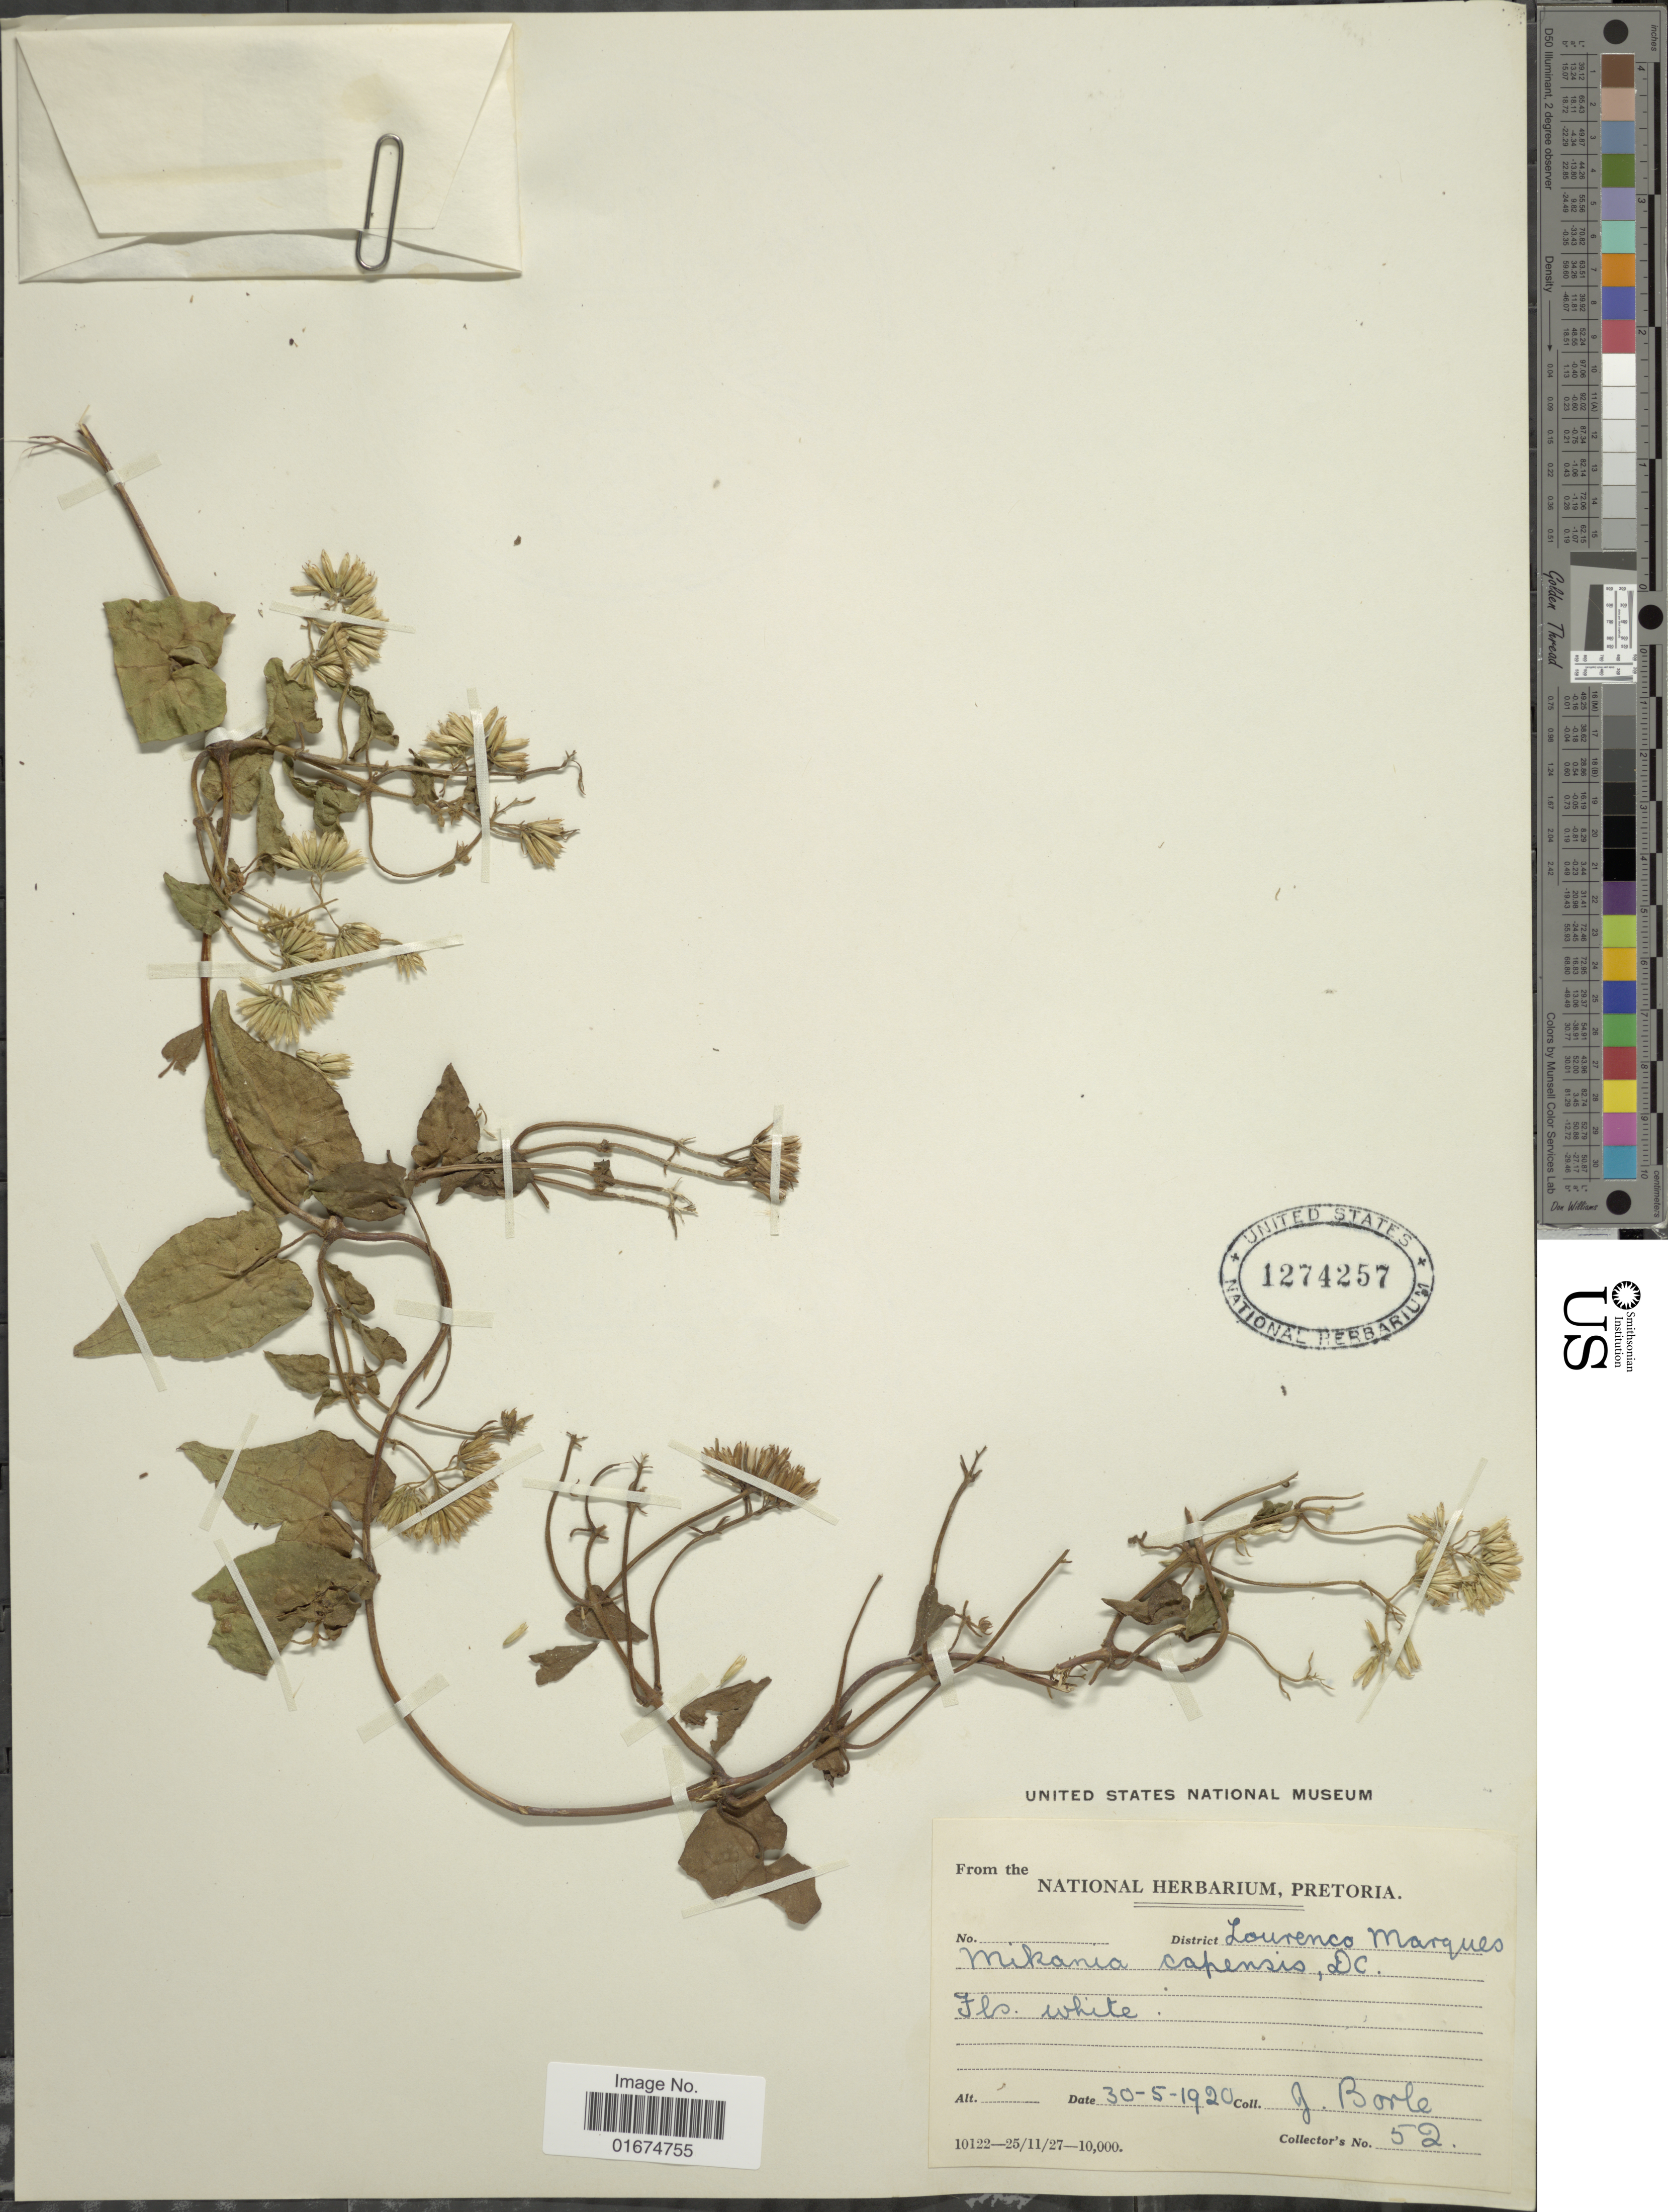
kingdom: Plantae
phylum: Tracheophyta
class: Magnoliopsida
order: Asterales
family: Asteraceae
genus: Mikania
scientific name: Mikania capensis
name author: DC.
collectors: J. Borle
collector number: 52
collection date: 1920-05-30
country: Mozambique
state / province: Maputo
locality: District Lourenco Marques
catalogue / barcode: US 1274257